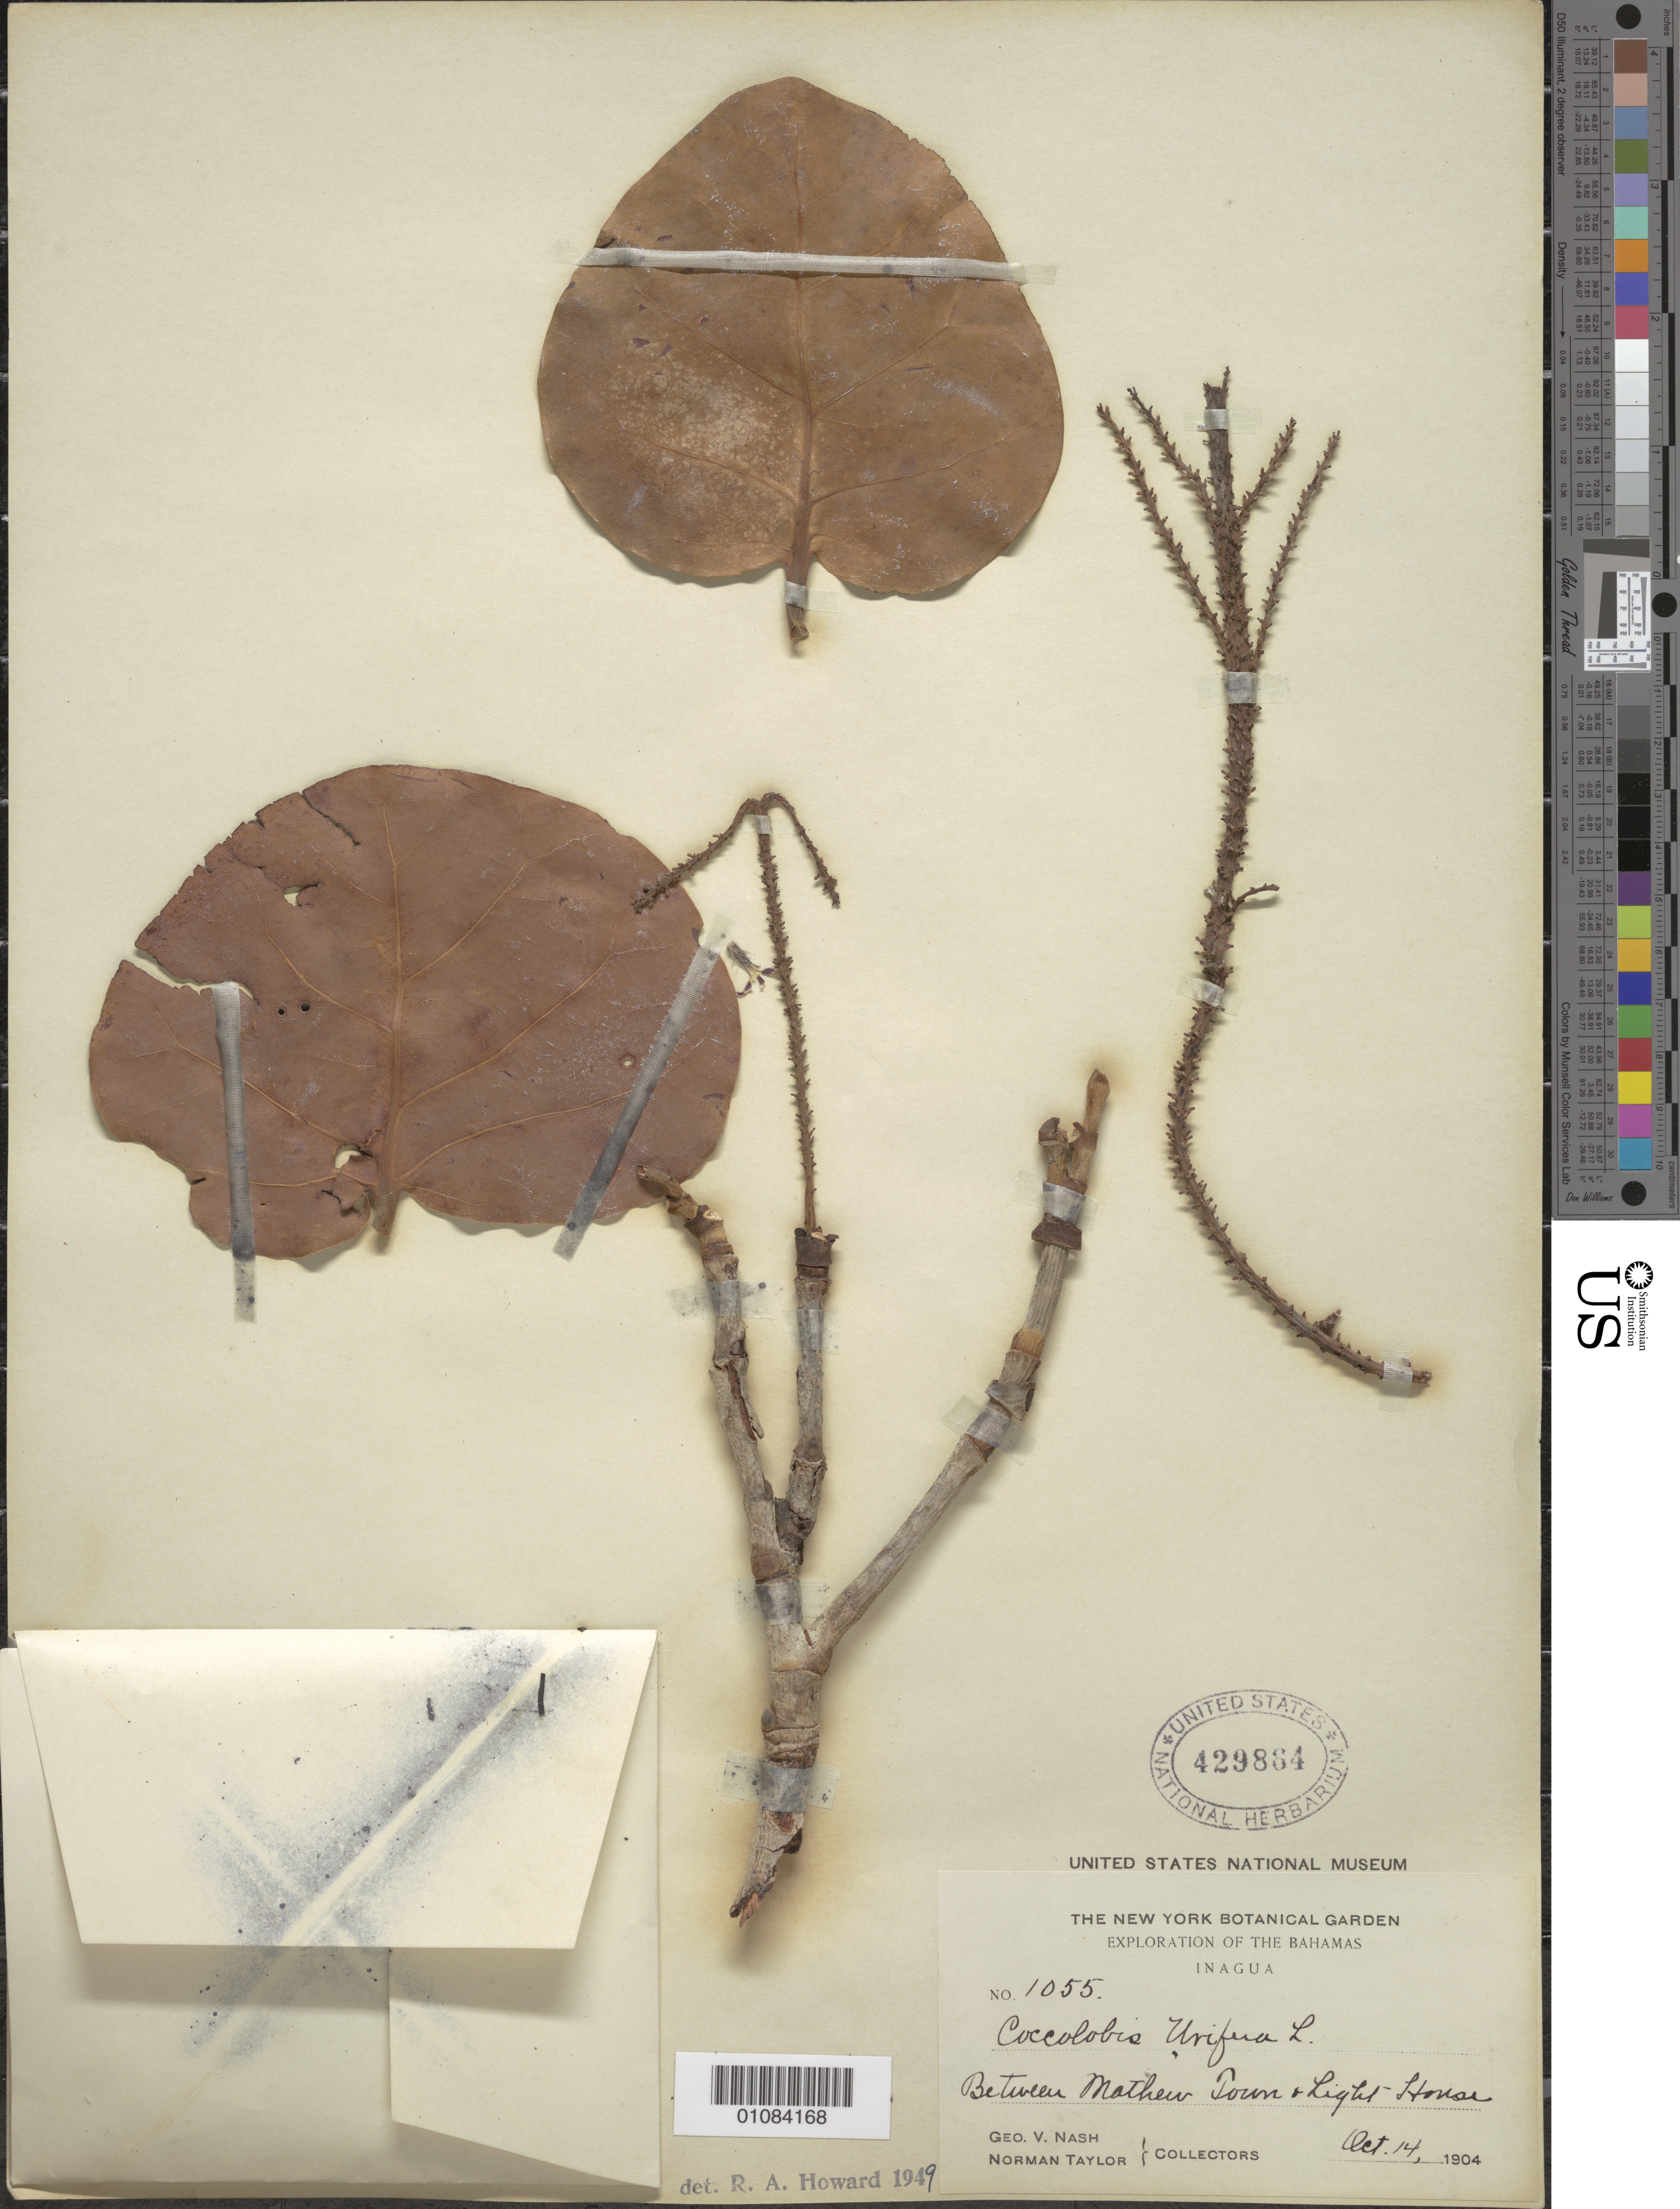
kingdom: Plantae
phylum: Tracheophyta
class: Magnoliopsida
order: Caryophyllales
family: Polygonaceae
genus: Coccoloba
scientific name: Coccoloba uvifera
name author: L.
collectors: G. V. Nash & N. Taylor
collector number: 1055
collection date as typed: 14 Oct 1904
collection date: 1904-10-14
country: Bahamas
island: Little Inagua I.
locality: Between Mathew Town and Light Stanse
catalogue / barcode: US 429864